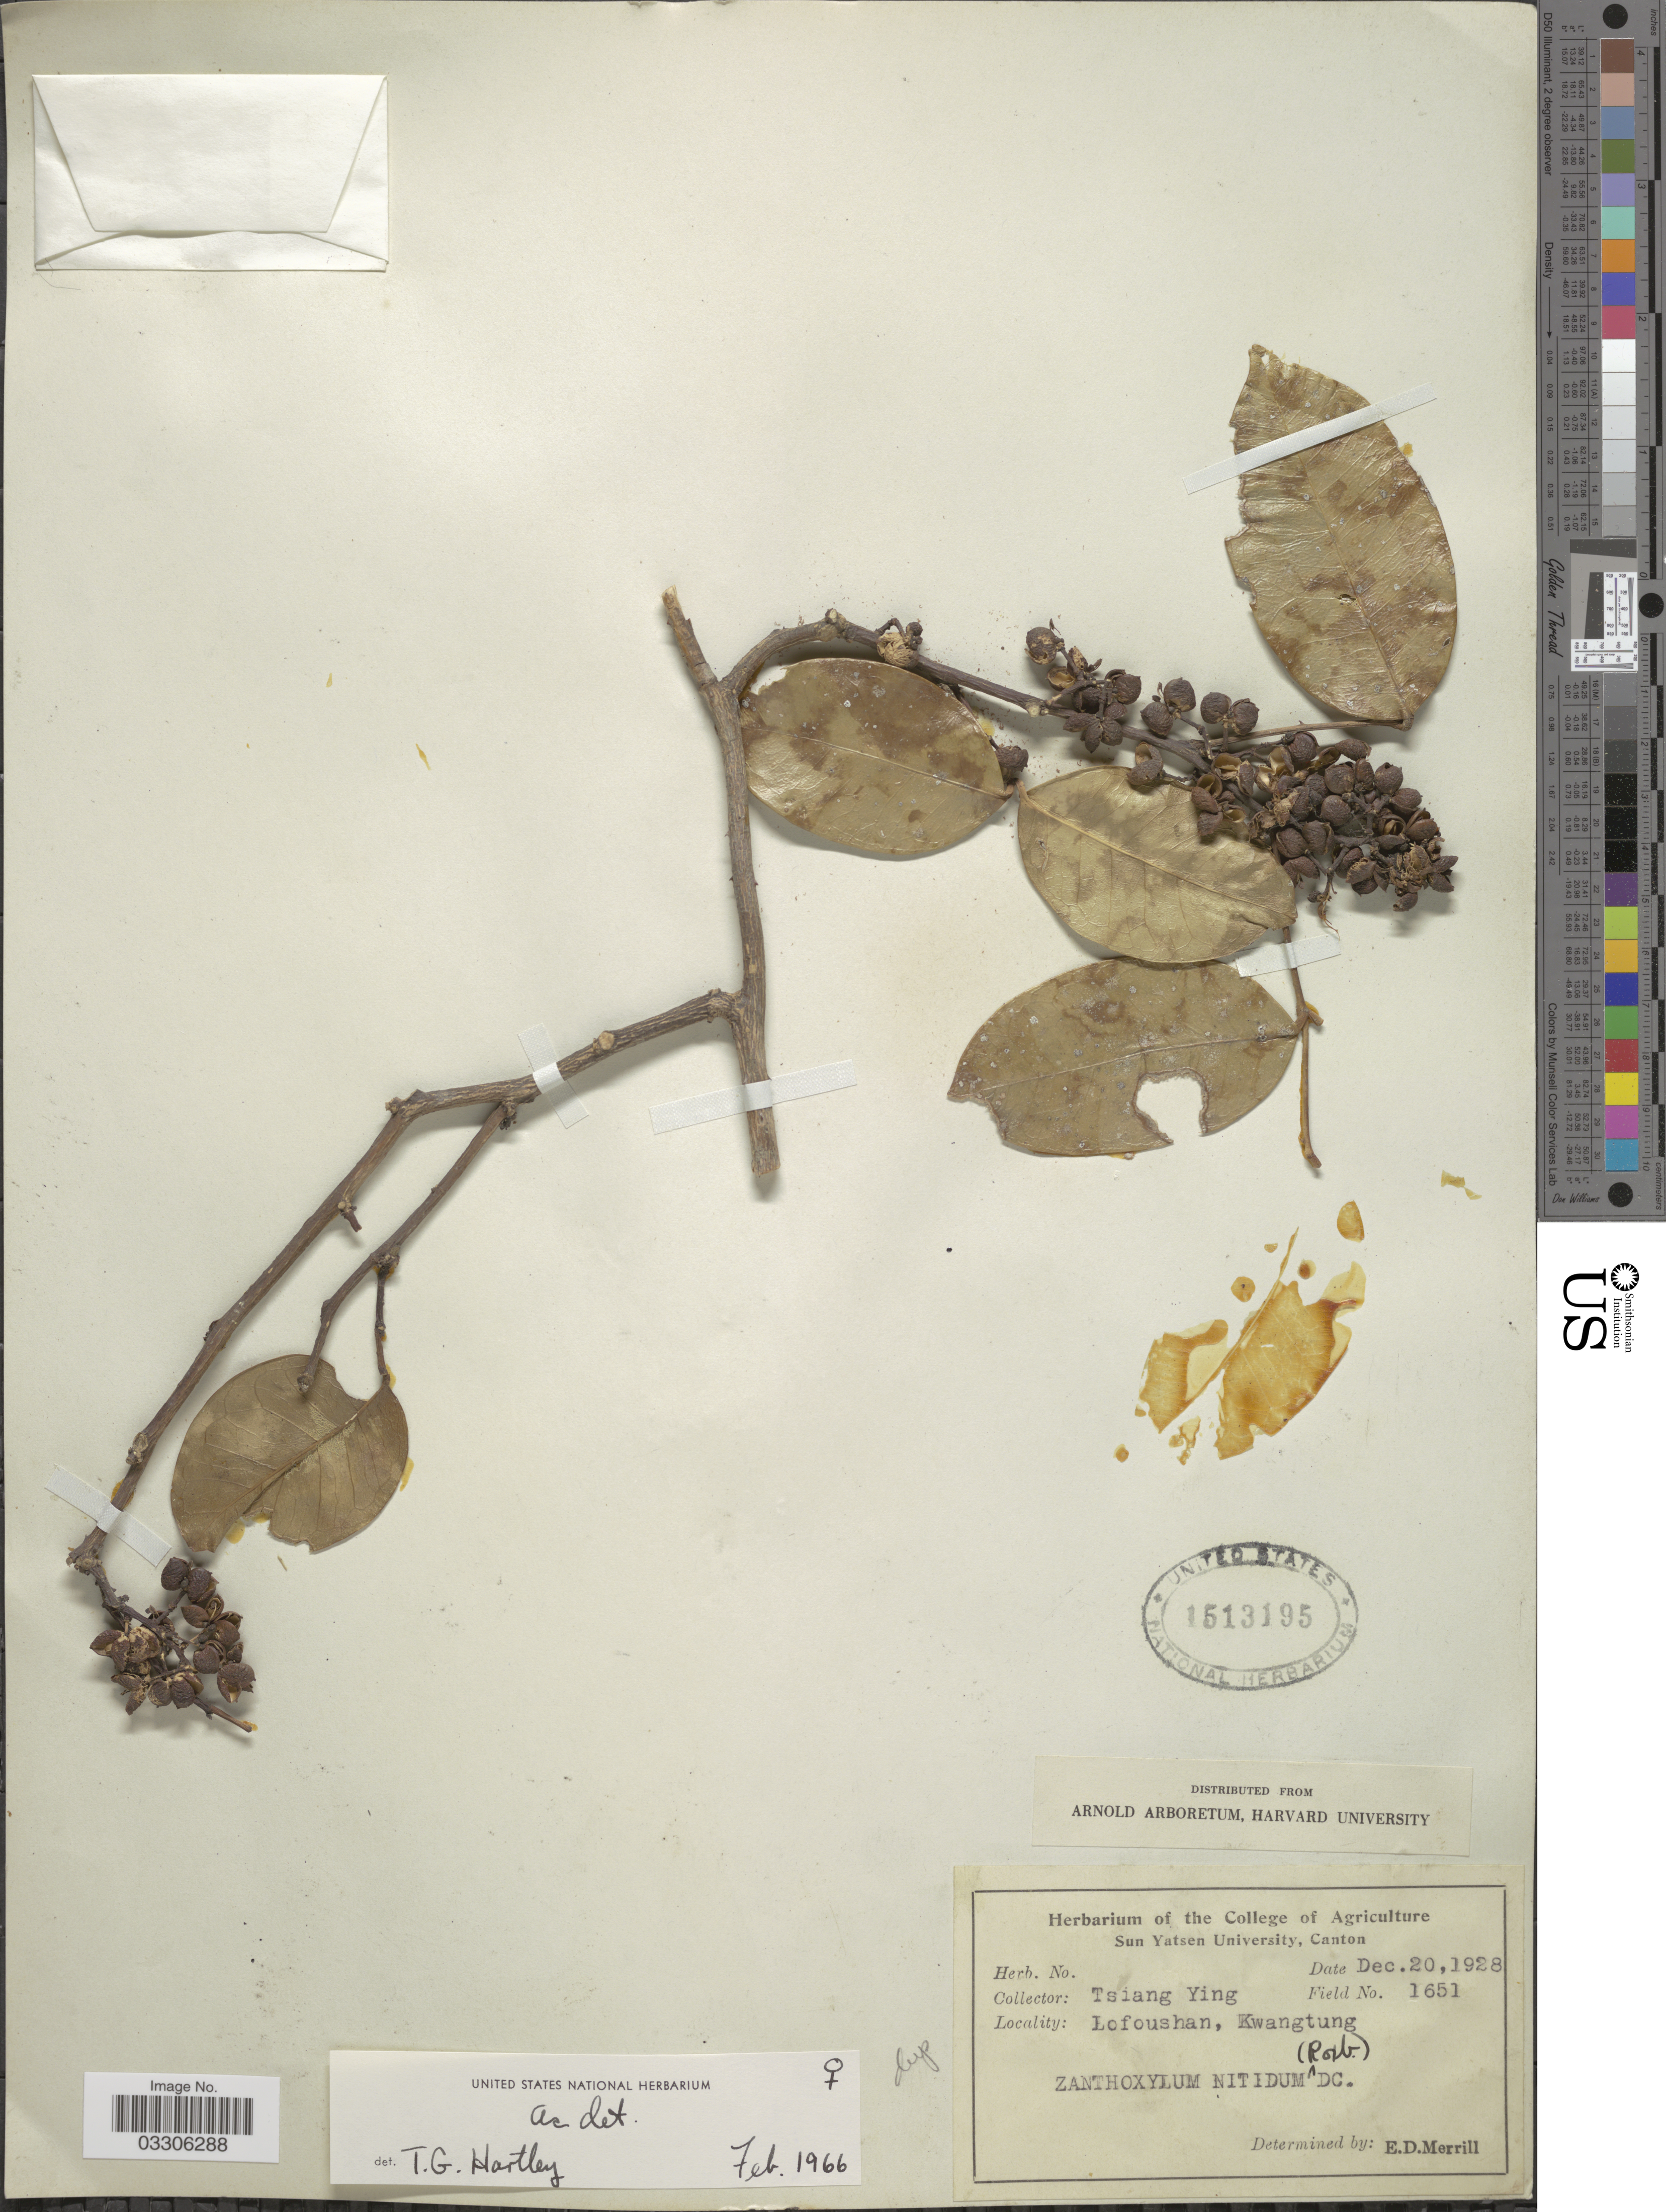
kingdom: Plantae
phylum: Tracheophyta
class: Magnoliopsida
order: Sapindales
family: Rutaceae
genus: Zanthoxylum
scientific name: Zanthoxylum nitidum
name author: Bunge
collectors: T. Ying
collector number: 1651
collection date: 1928-12-20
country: China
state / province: Guangdong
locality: Lofoushan, Kwangtung.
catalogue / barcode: US 1513195